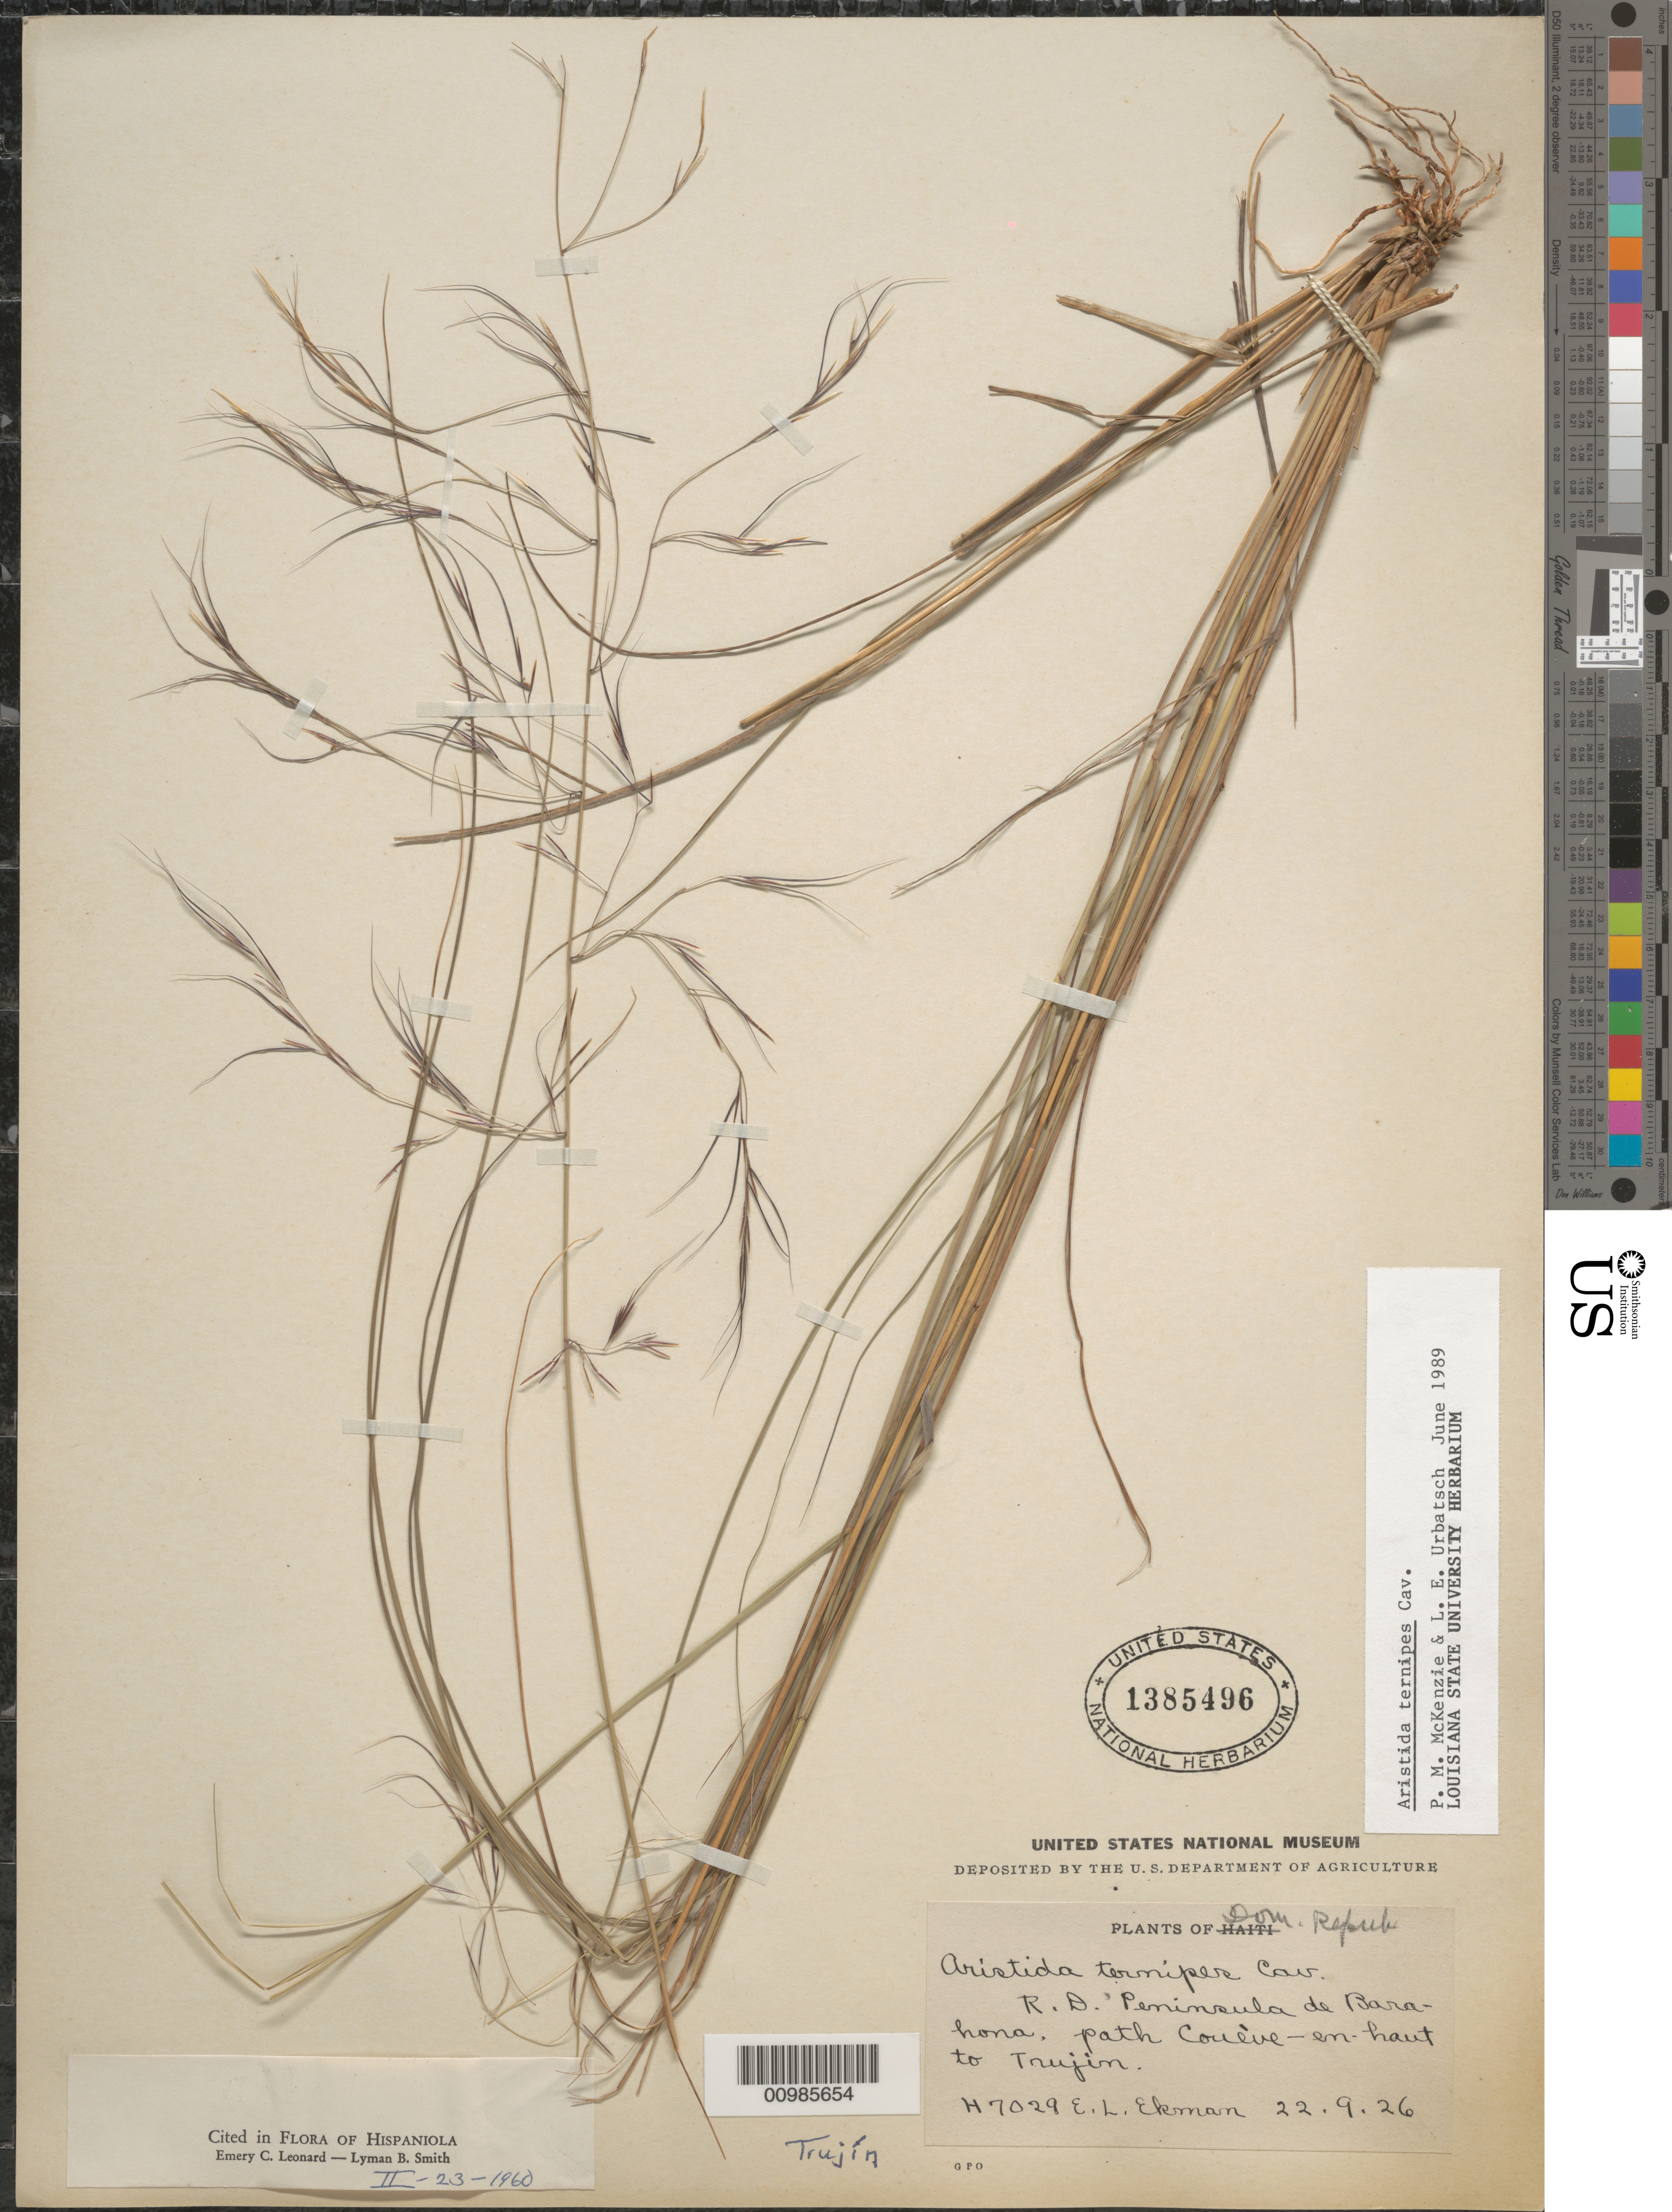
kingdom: Plantae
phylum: Tracheophyta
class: Liliopsida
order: Poales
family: Poaceae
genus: Aristida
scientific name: Aristida ternipes var. ternipes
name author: Cav.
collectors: E. L. Ekman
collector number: H 7029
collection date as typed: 22 Sep 1926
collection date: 1926-09-22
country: Dominican Republic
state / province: Barahona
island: Hispaniola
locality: between Coueve-en-Haut and Trujín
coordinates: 0 N, 0 E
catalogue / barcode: US 1385496